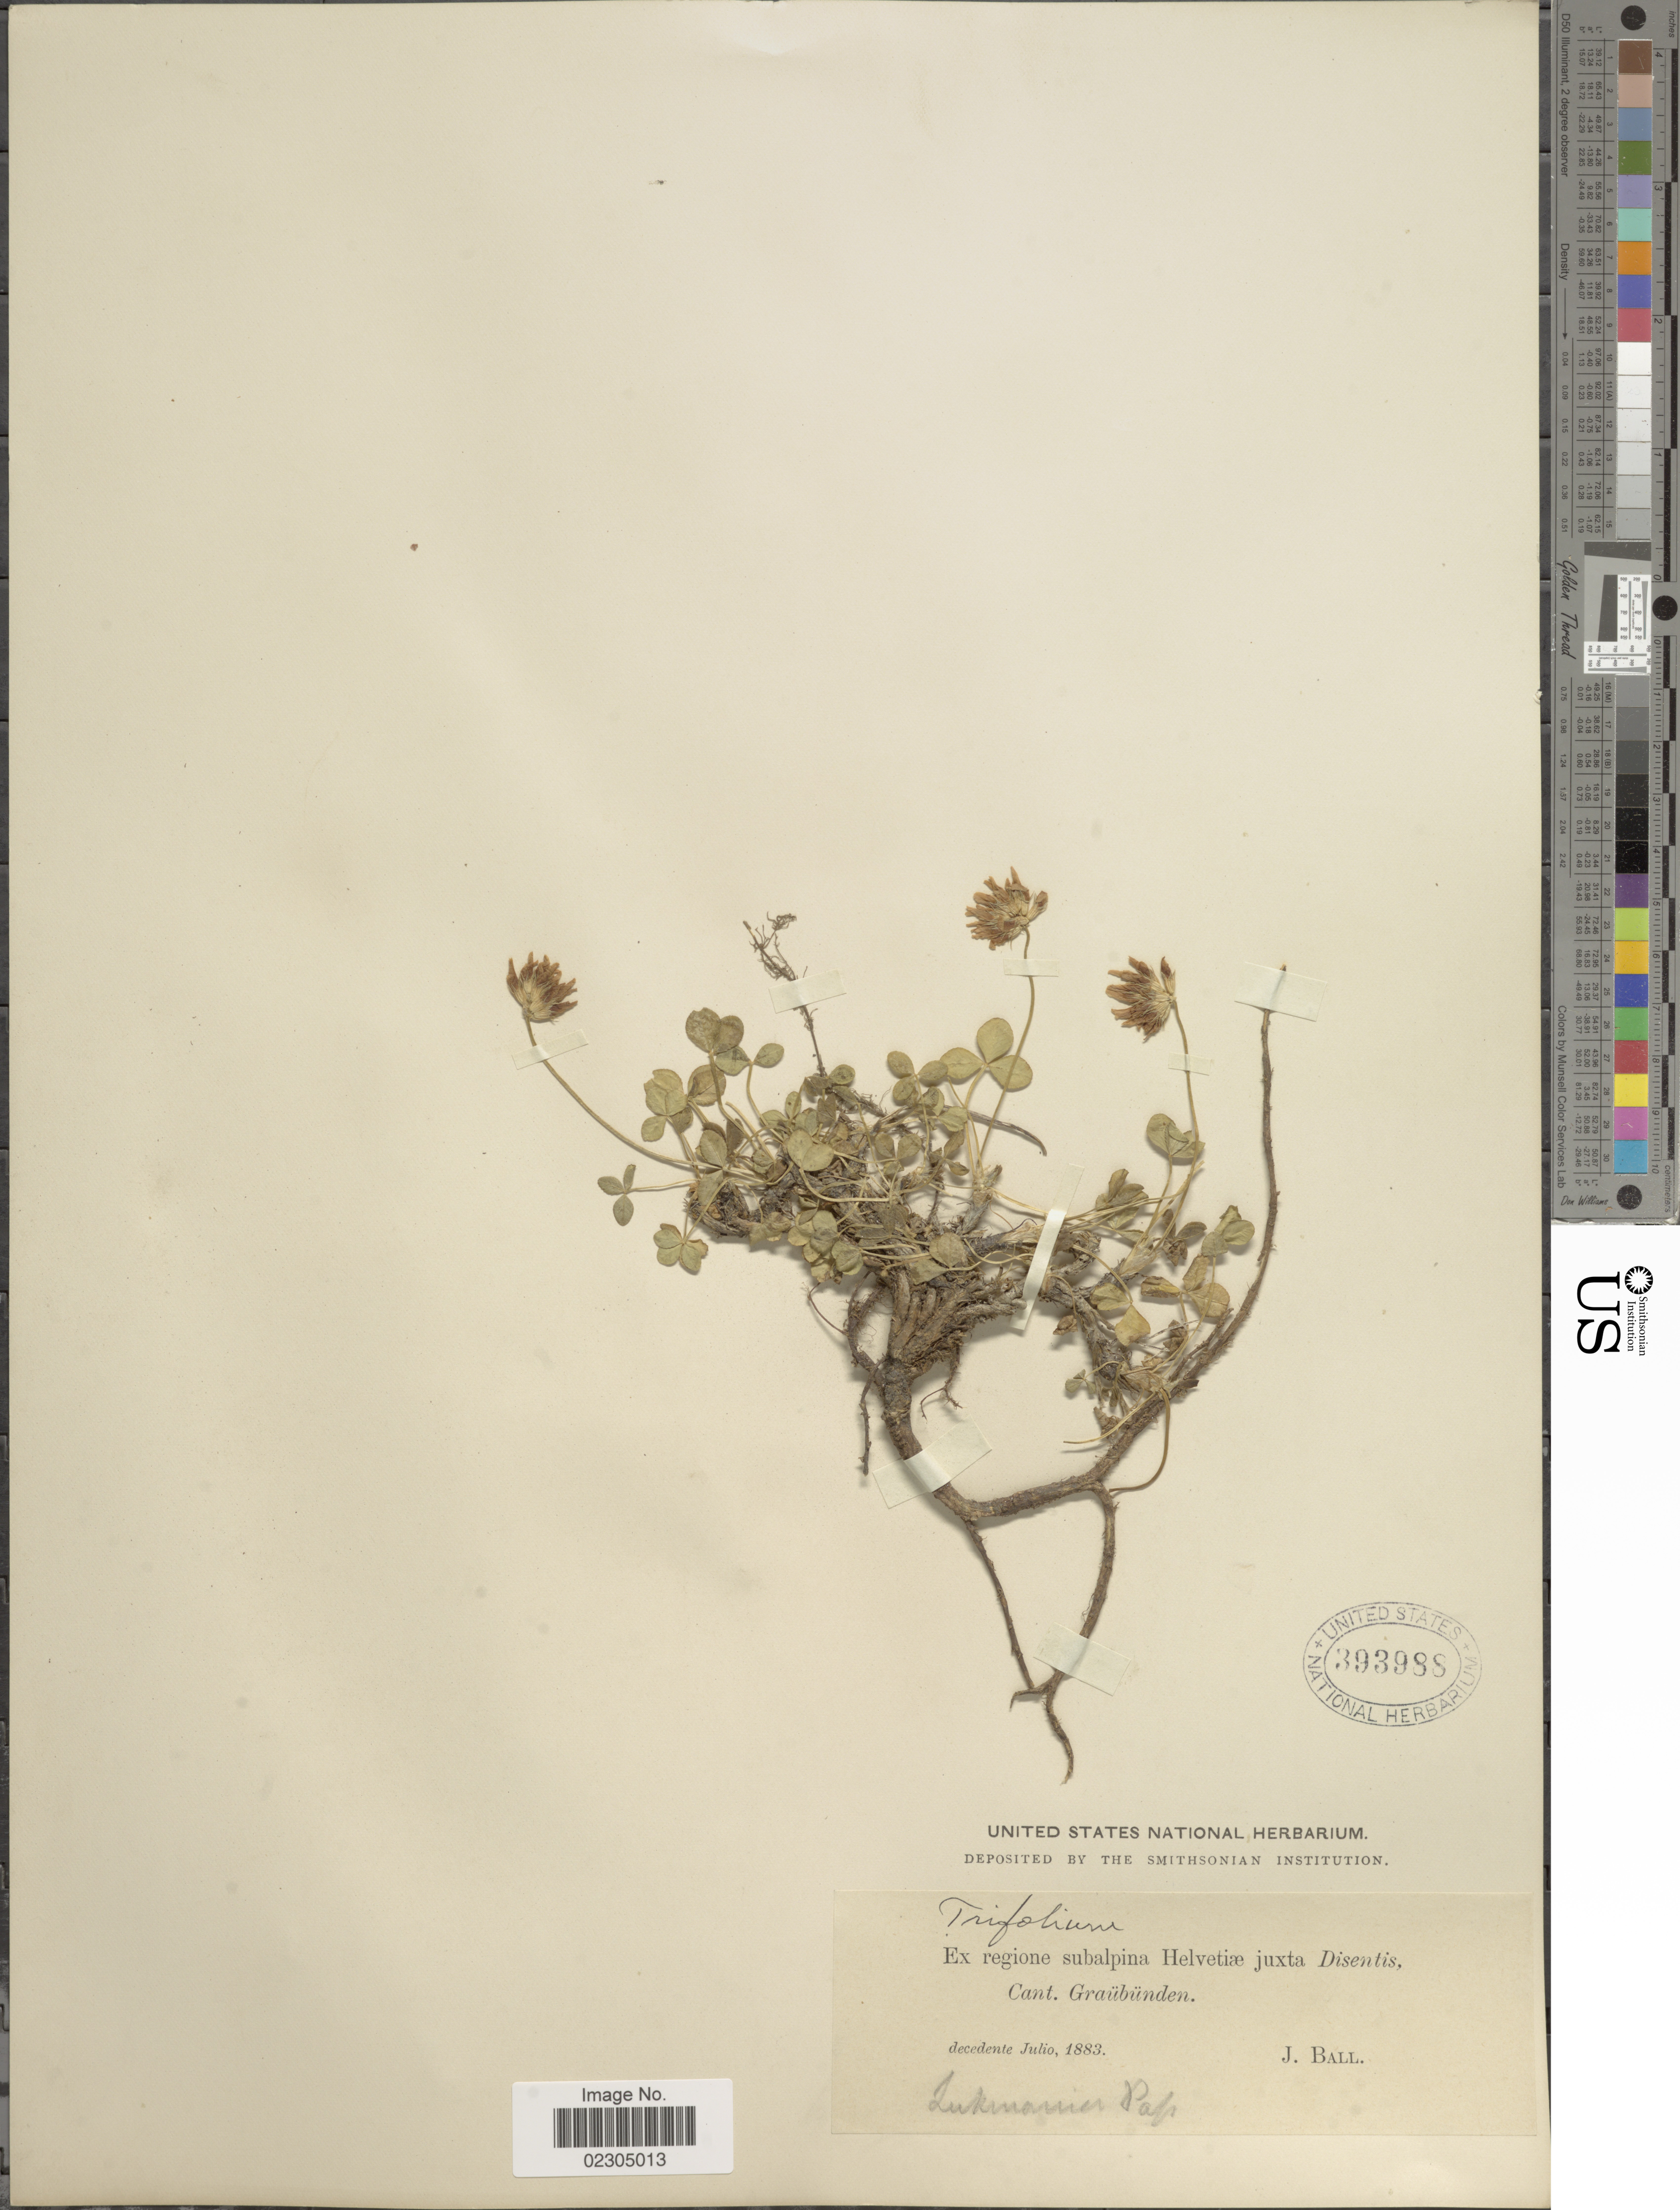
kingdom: Plantae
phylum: Tracheophyta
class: Magnoliopsida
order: Fabales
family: Fabaceae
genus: Trifolium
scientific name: Trifolium sp.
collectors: J. Ball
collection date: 1883-07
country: Switzerland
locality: Ex regione subalpina Helvetiae juxta Disentis, Cant. Graubunden.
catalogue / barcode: US 393988